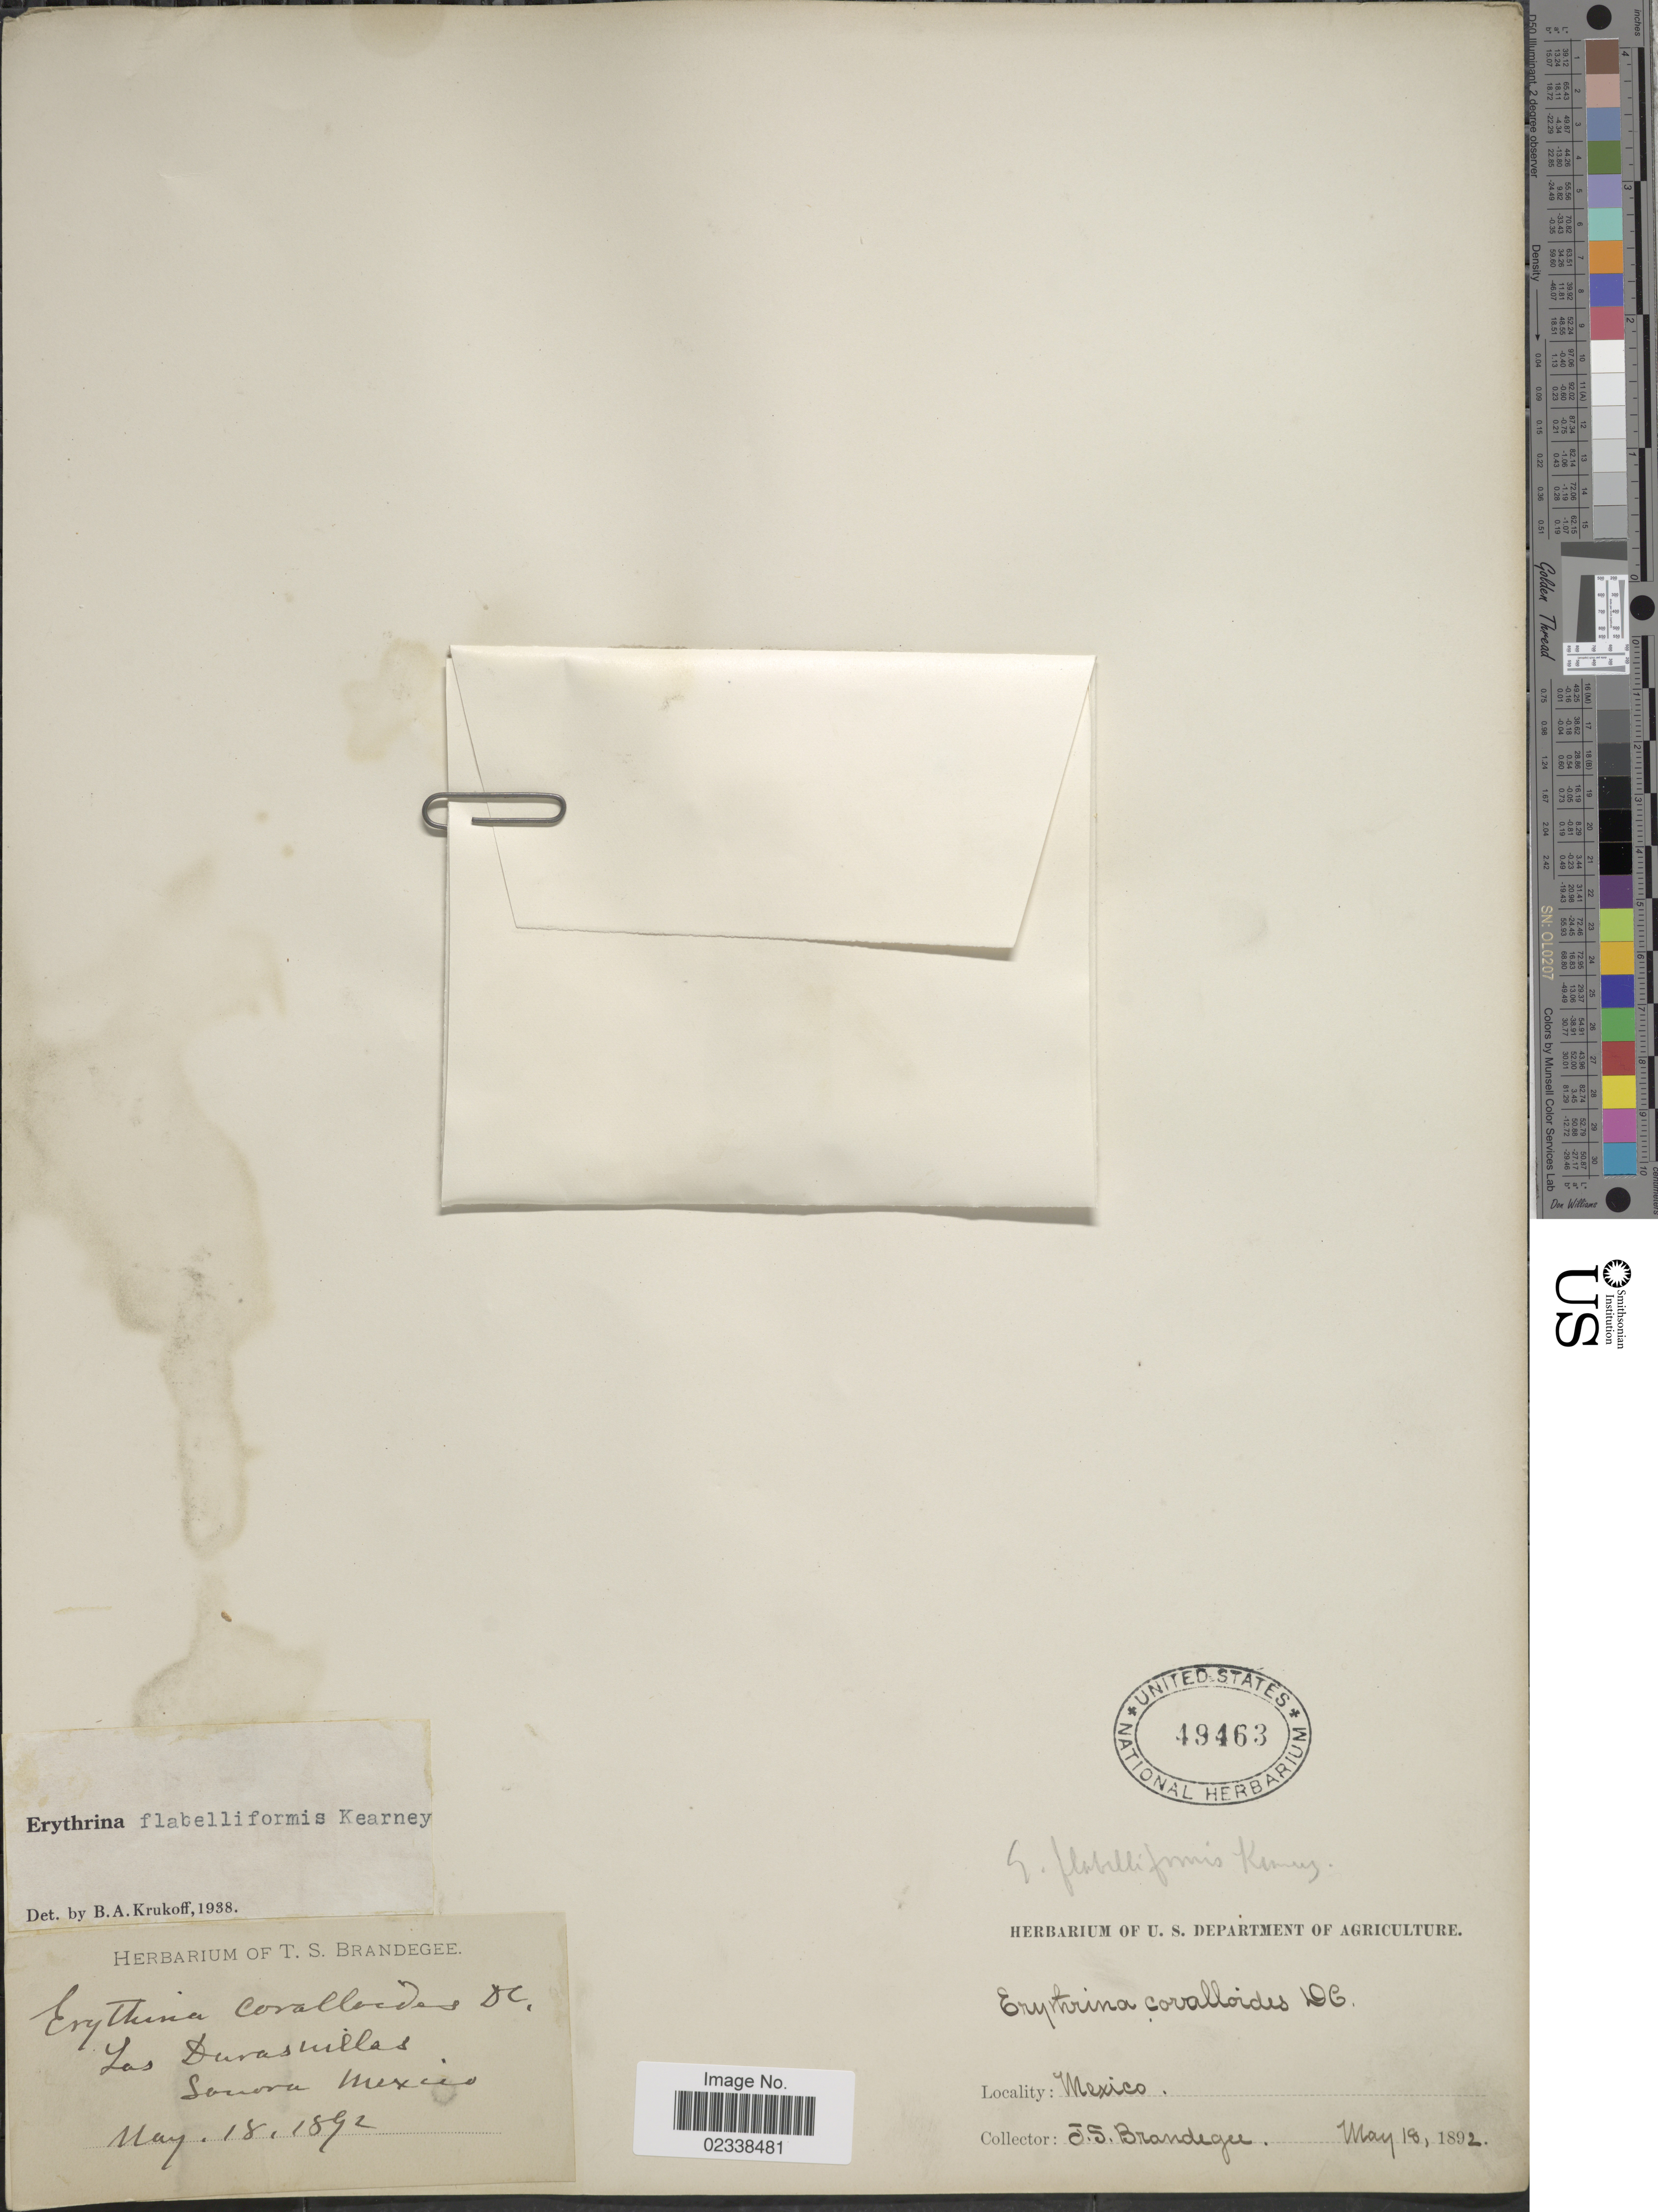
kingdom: Plantae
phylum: Tracheophyta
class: Magnoliopsida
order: Fabales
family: Fabaceae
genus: Erythrina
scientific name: Erythrina flabelliformis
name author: Kearney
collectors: T. S. Brandegee (herbarium)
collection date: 1892-05-18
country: Mexico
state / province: Sonora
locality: Las Duravillas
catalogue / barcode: US 49463